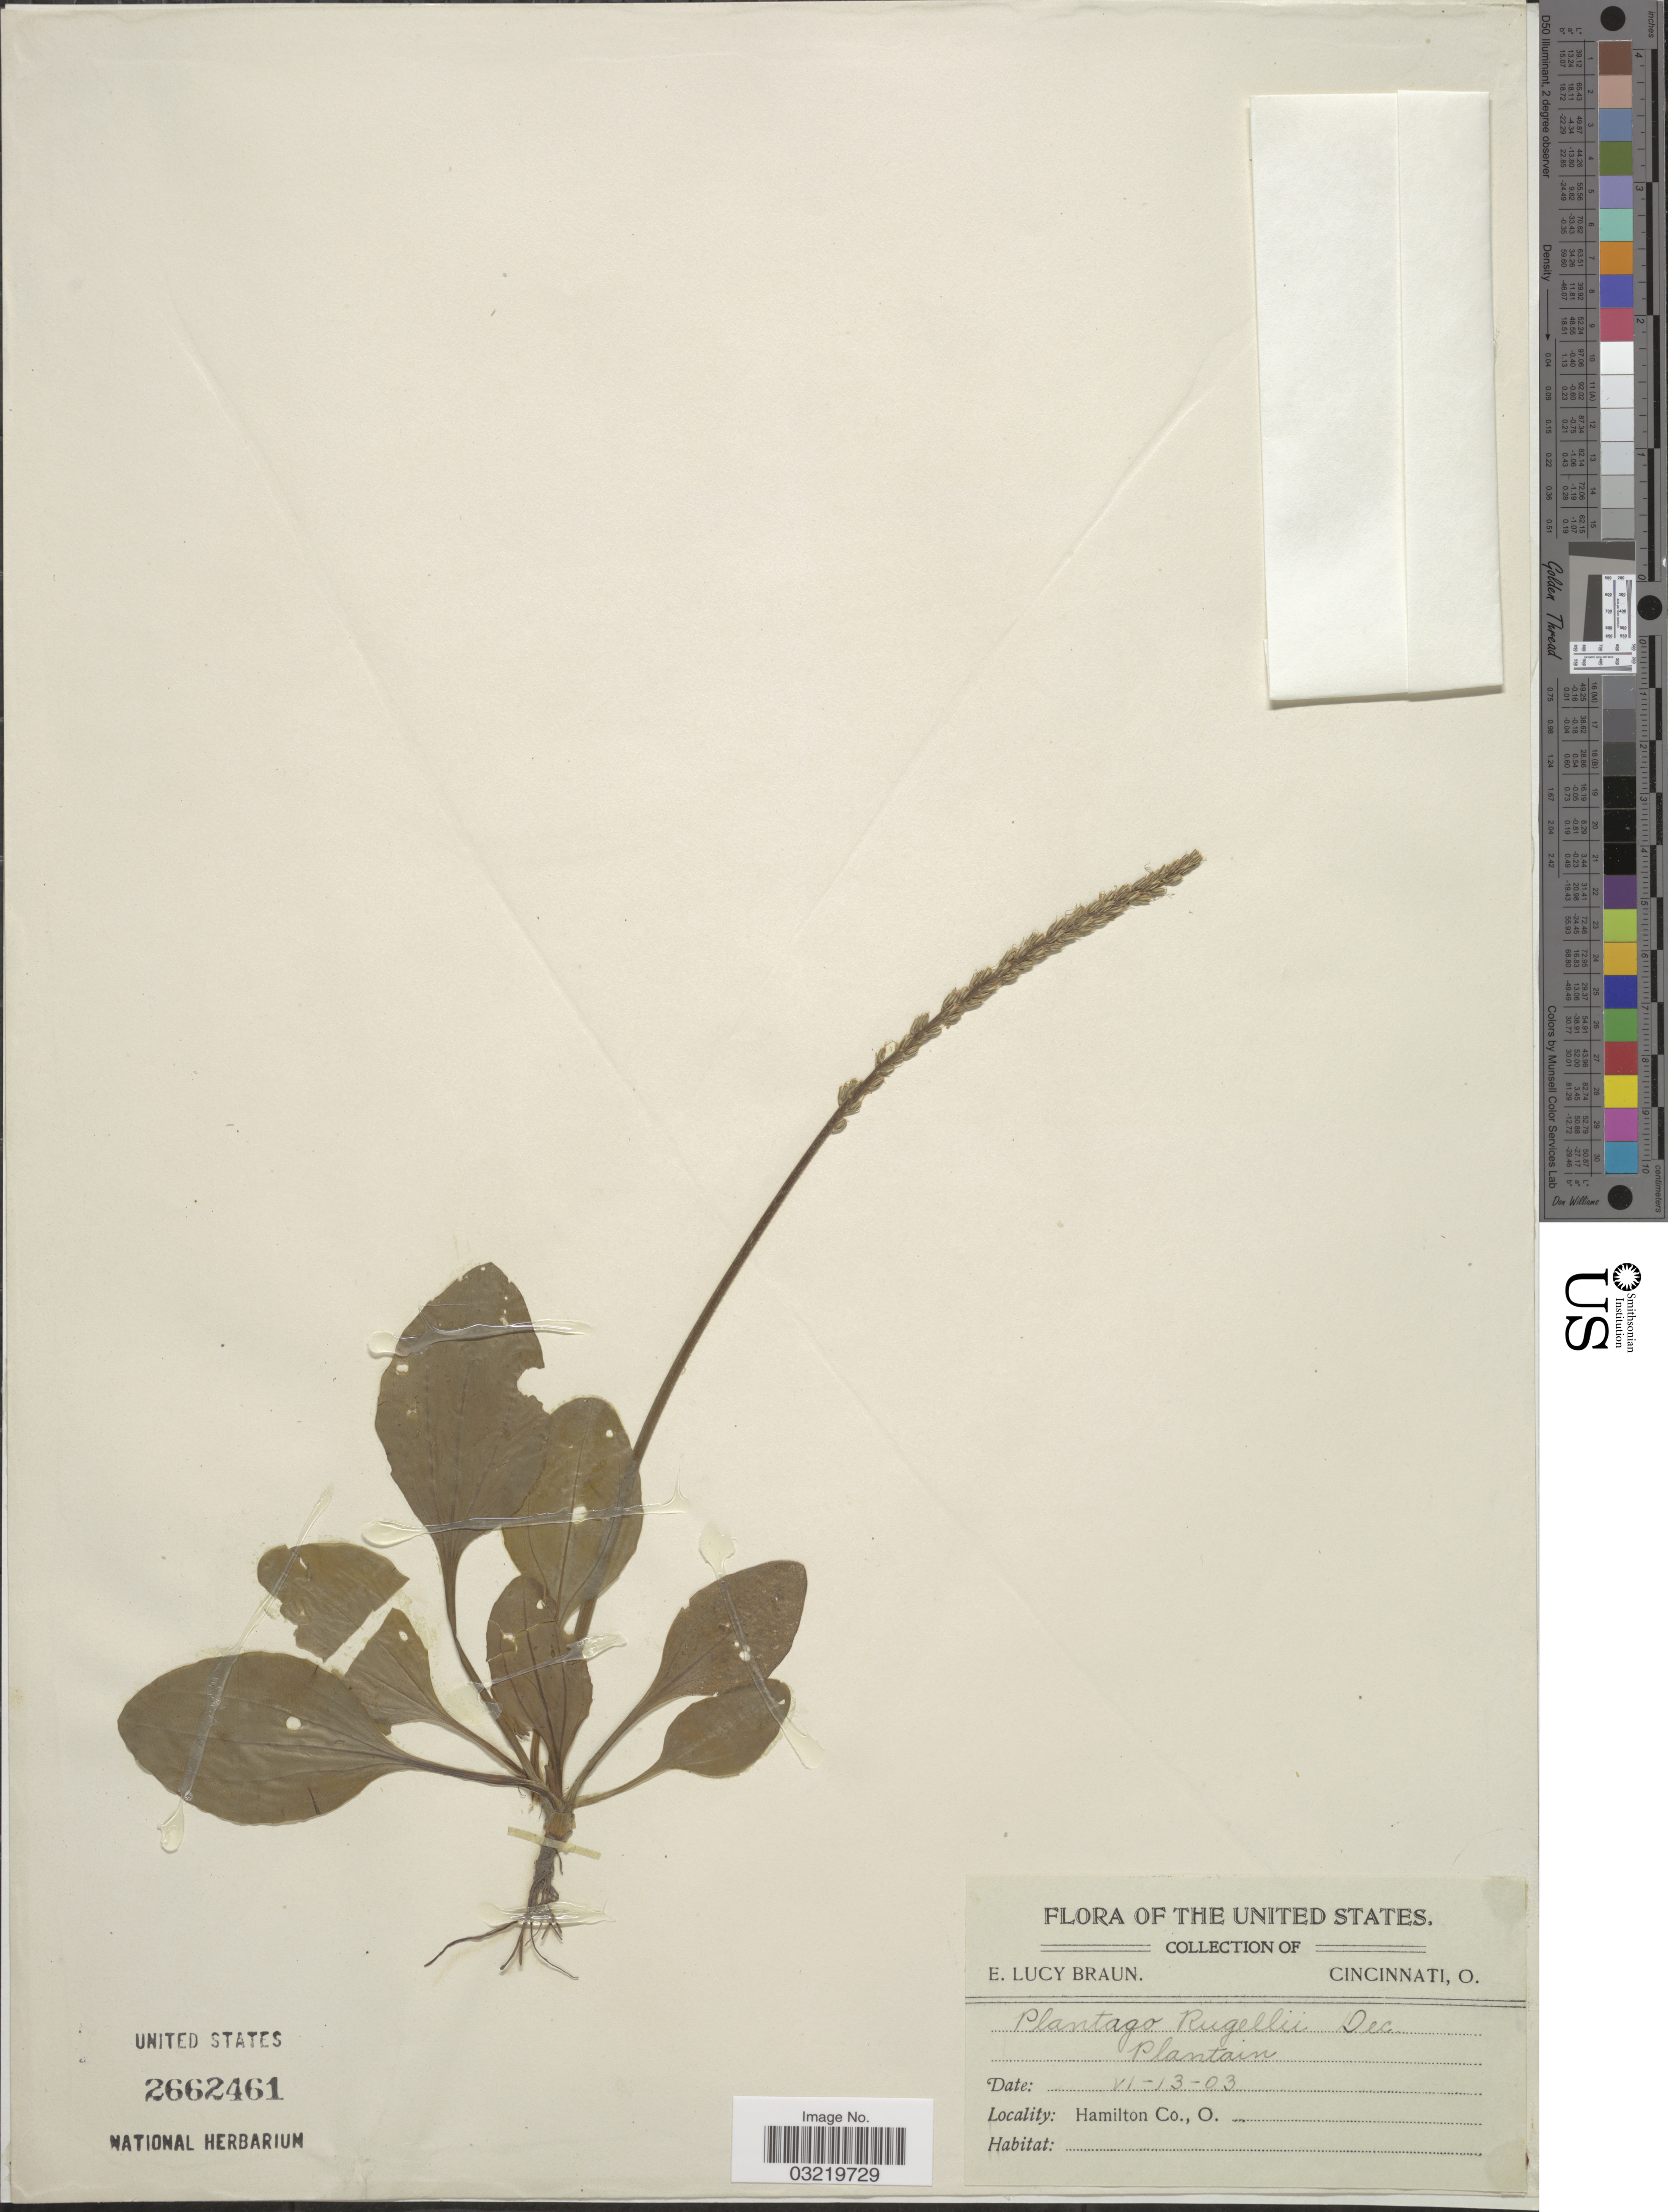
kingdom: Plantae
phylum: Tracheophyta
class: Magnoliopsida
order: Lamiales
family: Plantaginaceae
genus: Plantago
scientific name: Plantago rugelii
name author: Decne.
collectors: E. L. Braun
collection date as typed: Transcribed d/m/y: 13/6/3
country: United States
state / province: Ohio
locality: Hamilton Co.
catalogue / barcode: US 2662461